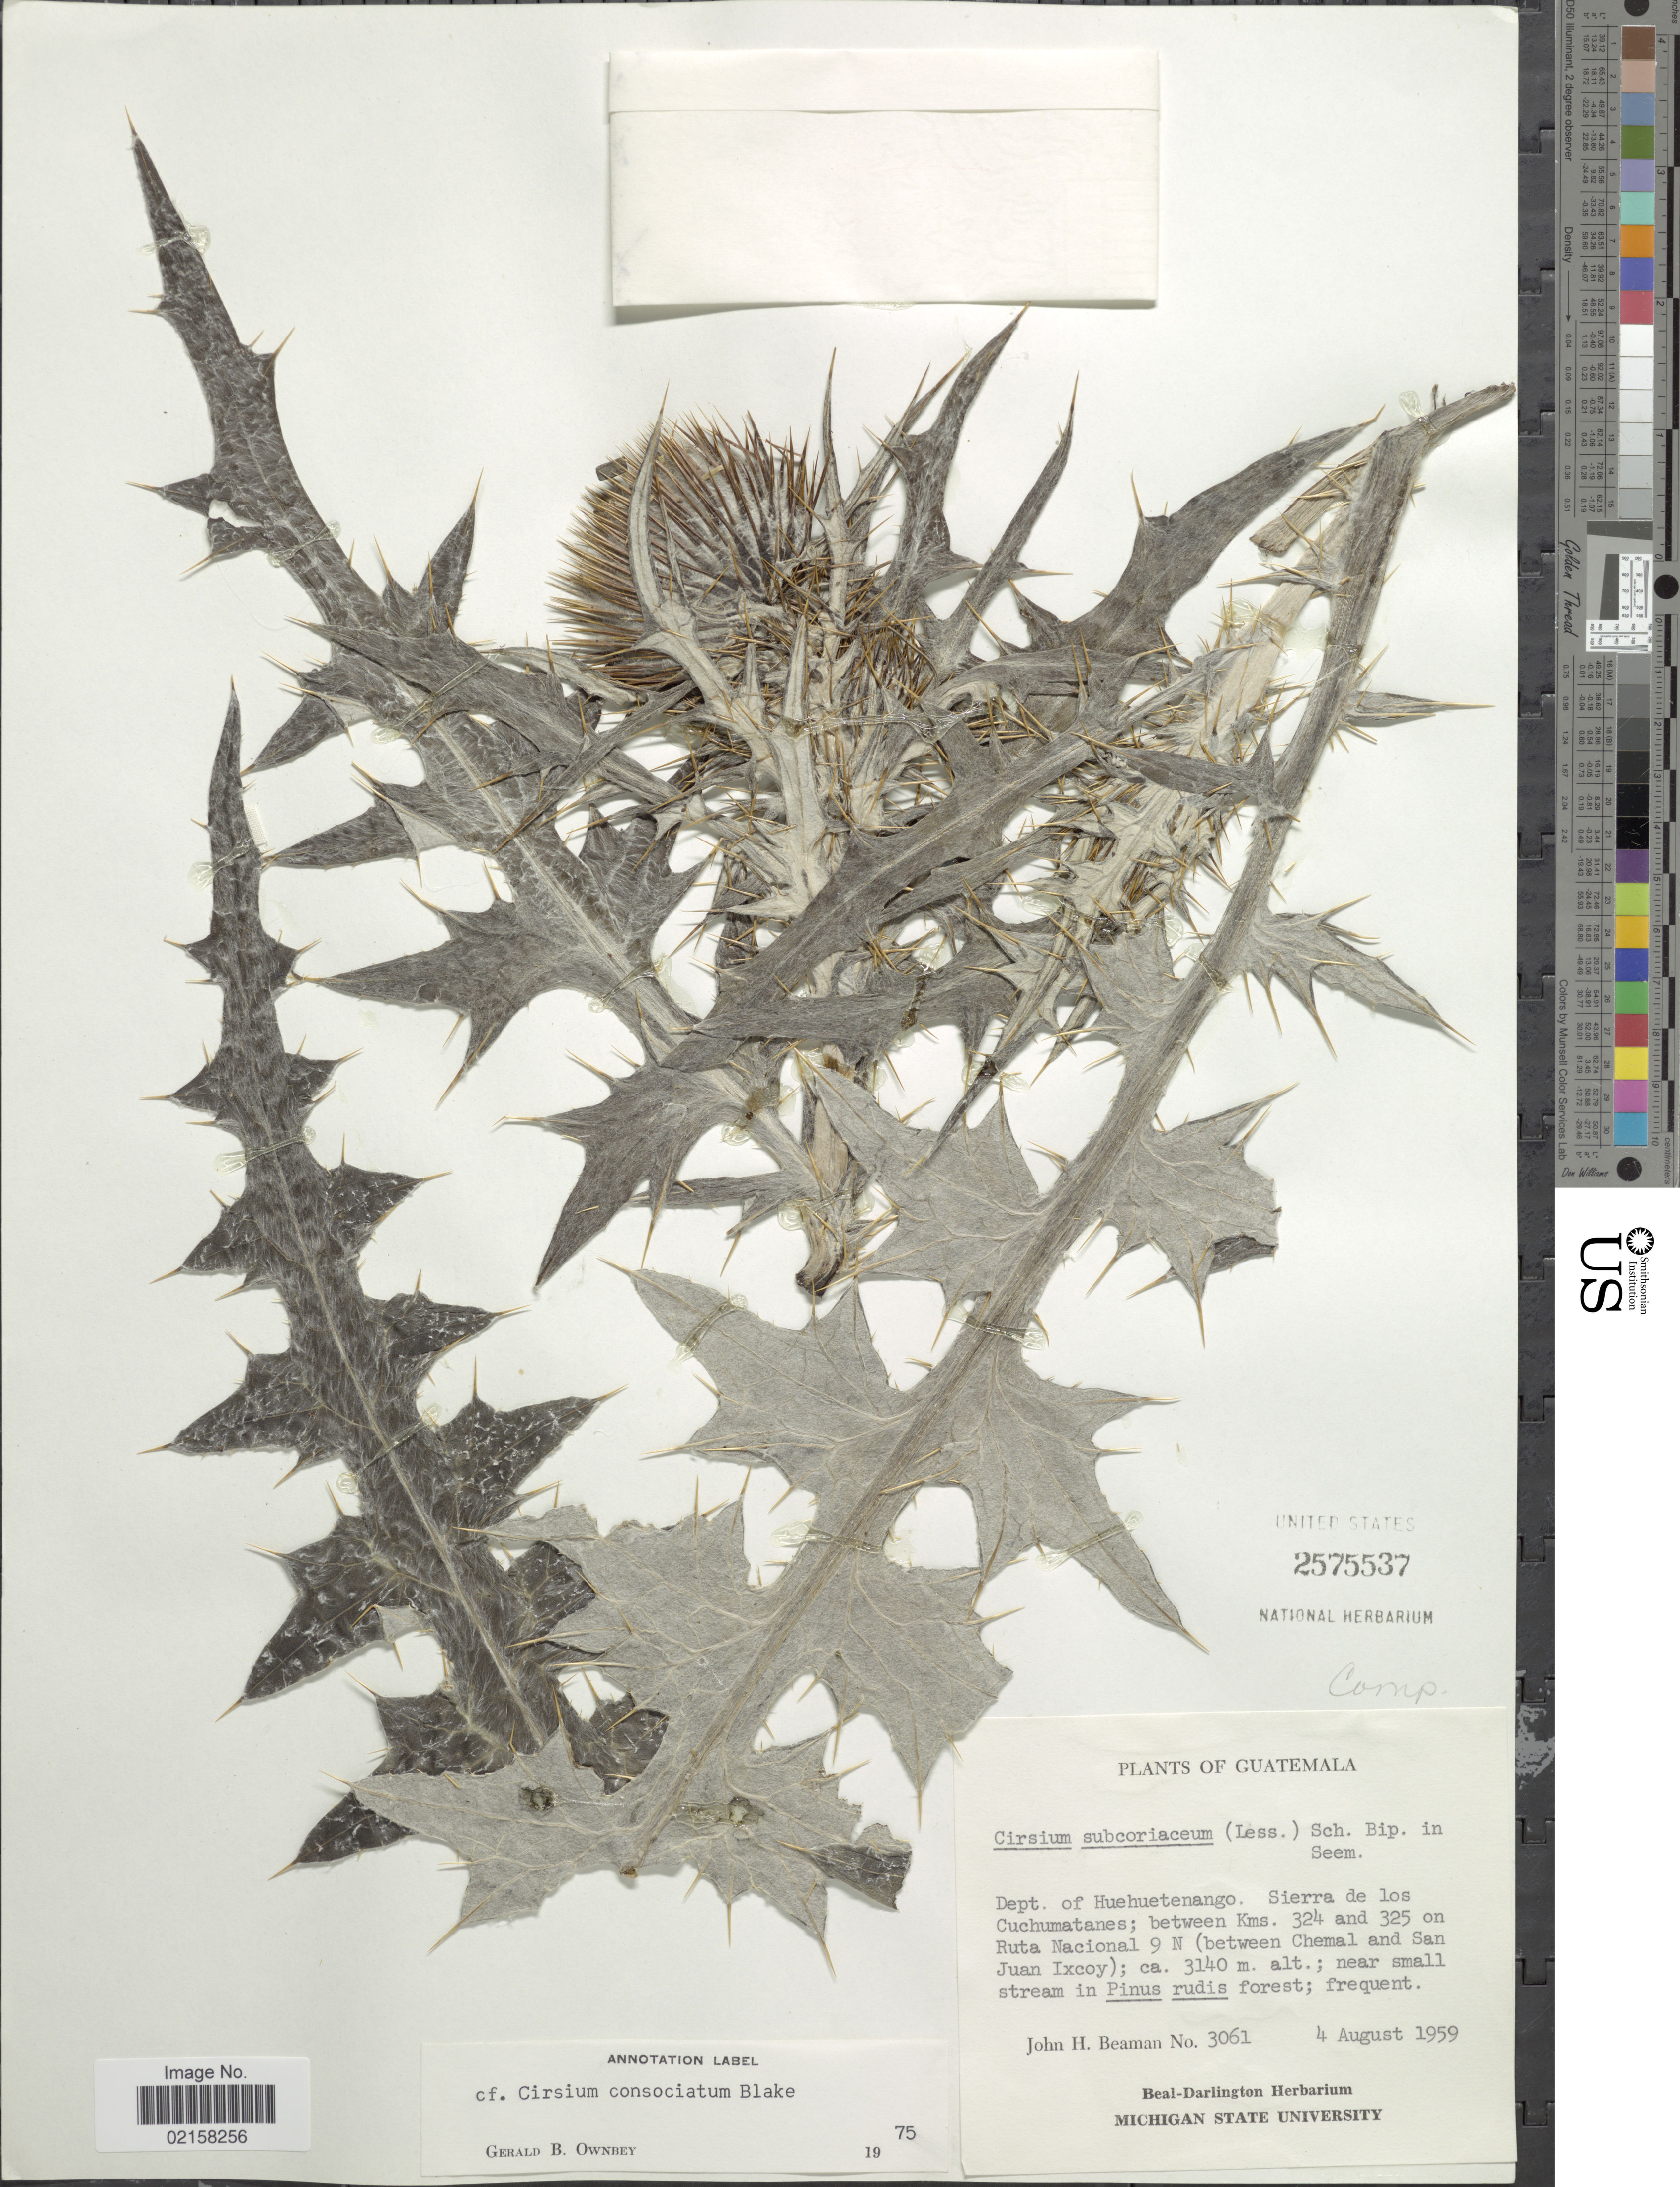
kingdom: Plantae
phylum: Tracheophyta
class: Magnoliopsida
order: Asterales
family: Asteraceae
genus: Cirsium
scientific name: Cirsium consociatum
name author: S.F. Blake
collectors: J. H. Beaman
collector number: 3061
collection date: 1959-08-04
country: Guatemala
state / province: Huehuetenango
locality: Sierra de los Cuchumatanes; between Kms. 324 and 325 on Ruta Nacional 9 N (between Chemal and San Juan Ixcoy), near small stream.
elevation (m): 3140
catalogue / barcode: US 2575537